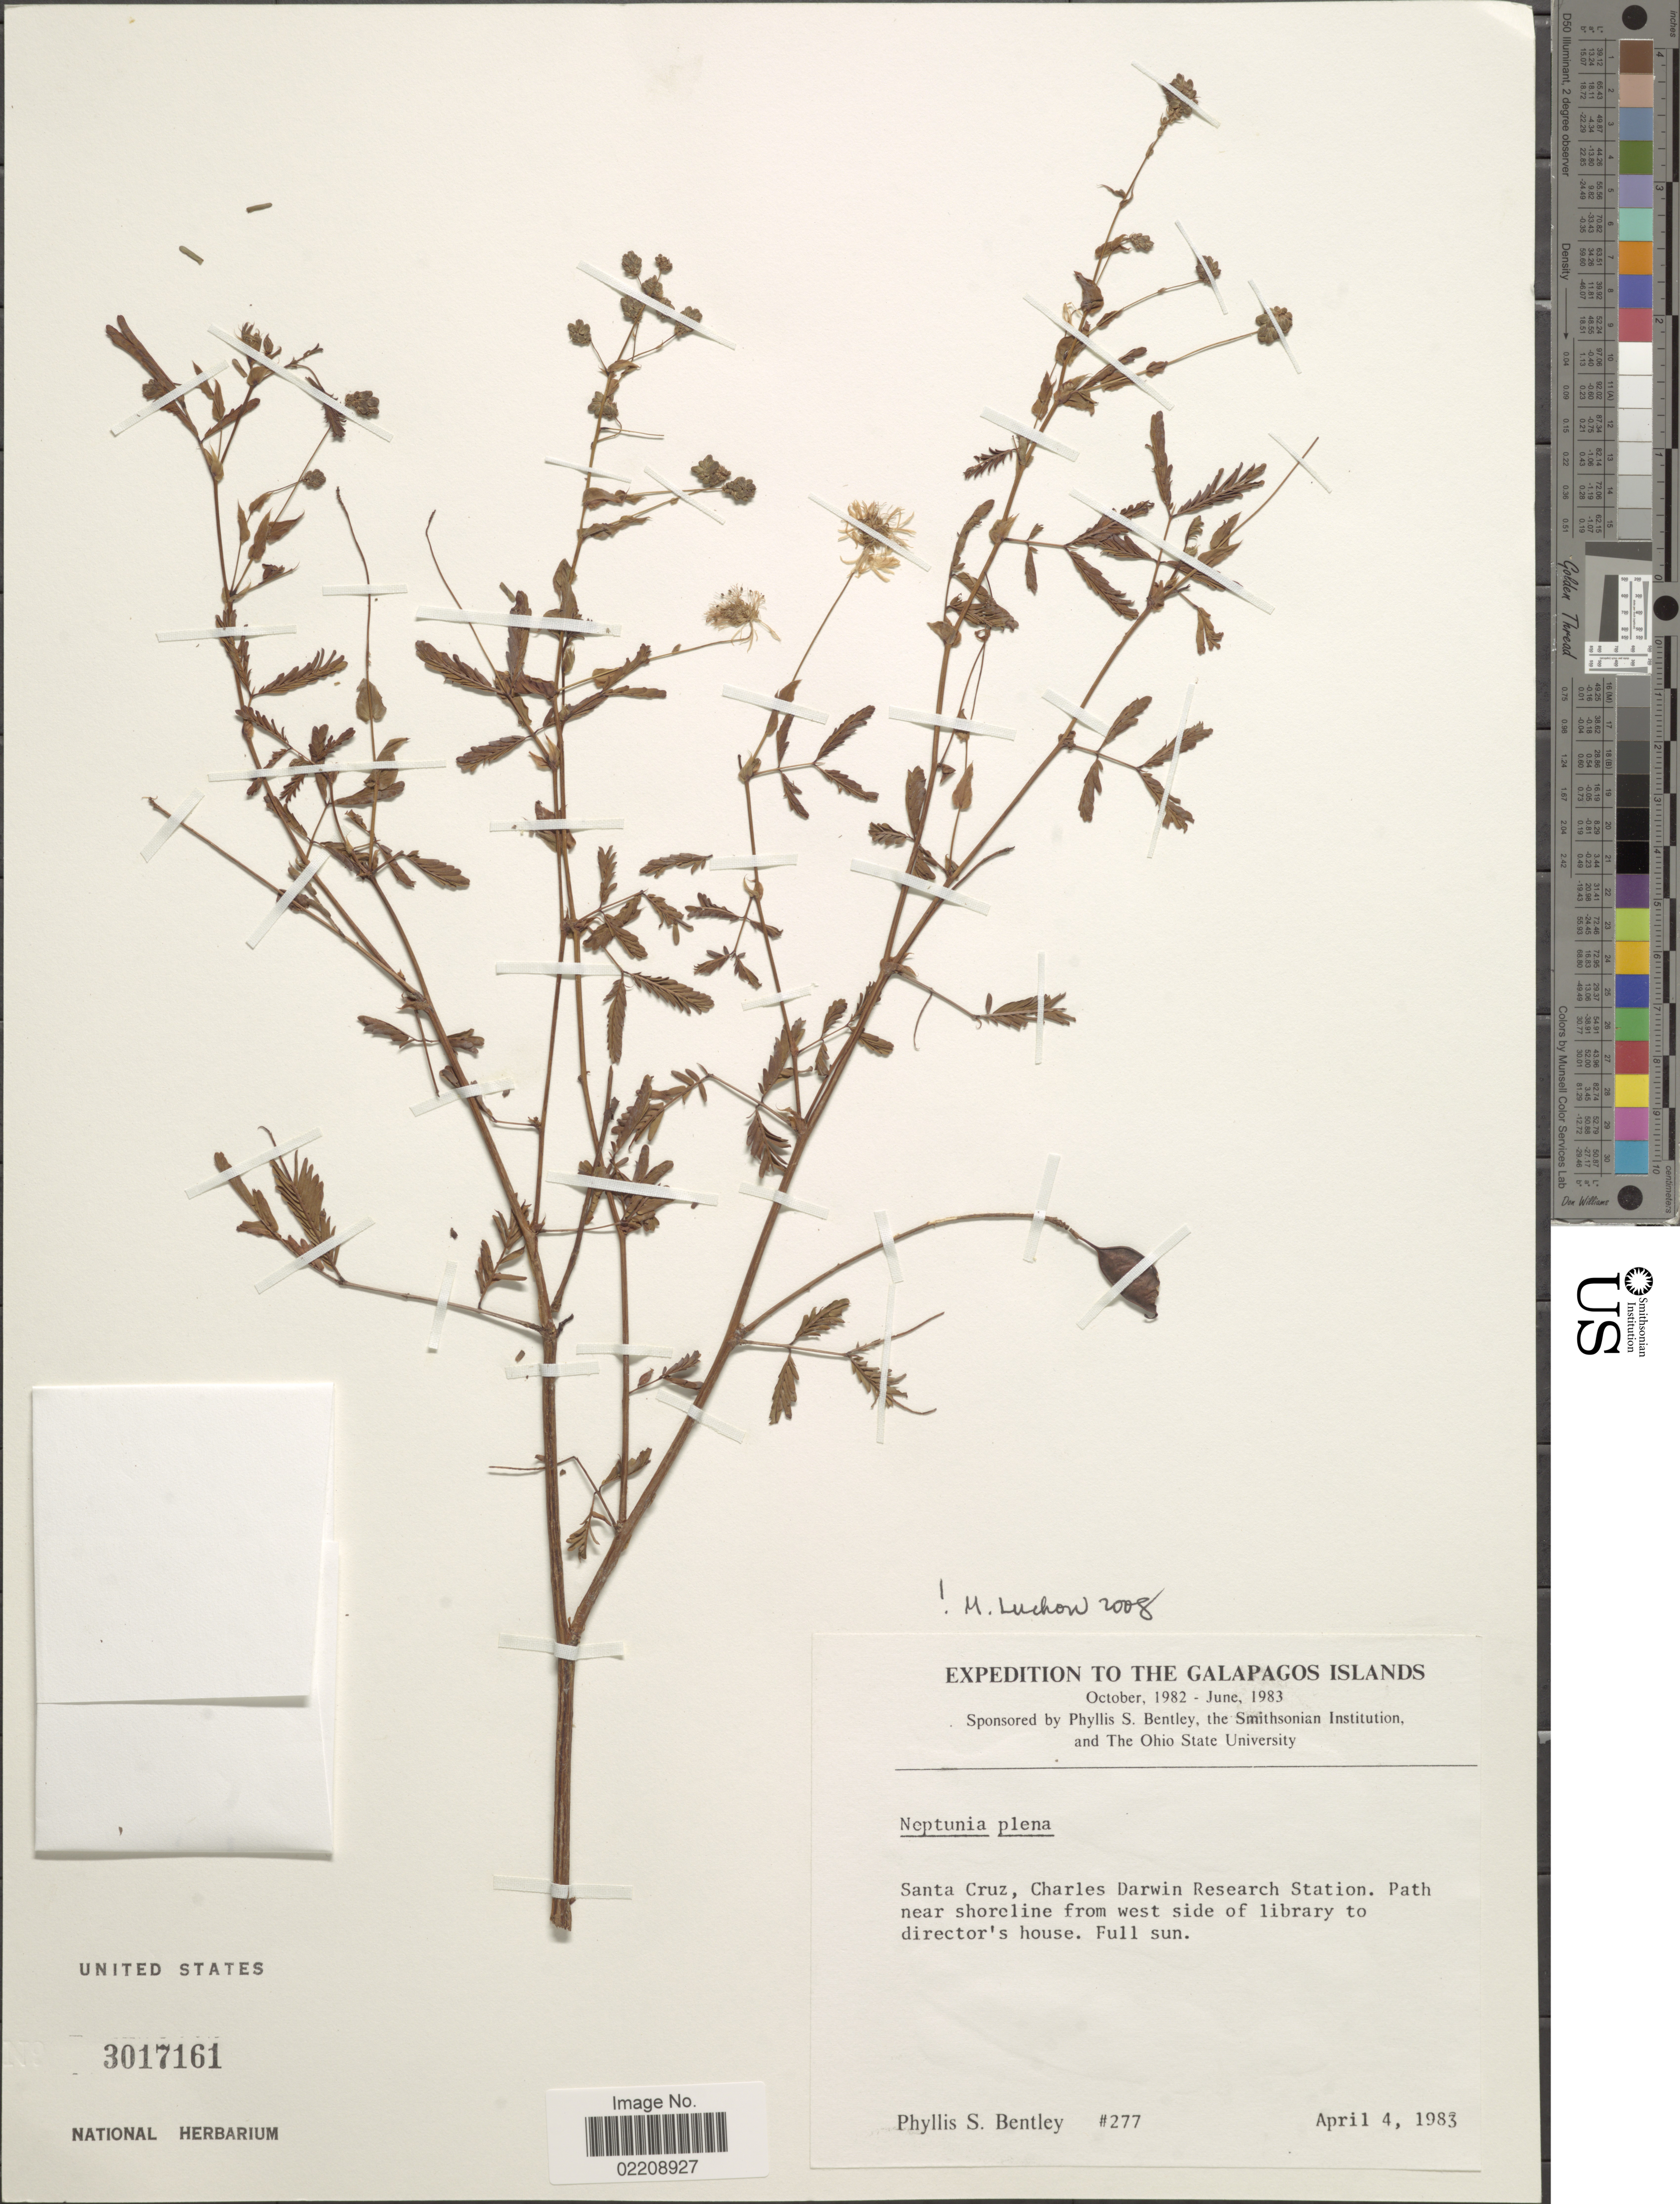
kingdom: Plantae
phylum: Tracheophyta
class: Magnoliopsida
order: Fabales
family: Fabaceae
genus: Neptunia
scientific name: Neptunia plena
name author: (L.) Benth.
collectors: P. S. Bentley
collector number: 277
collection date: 1983-04-04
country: Ecuador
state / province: Colón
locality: The Galapagos Islands, Santa Curz, Charles Darwin Research Station. Path near shoreline from west side of library to director's house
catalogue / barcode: US 3017161